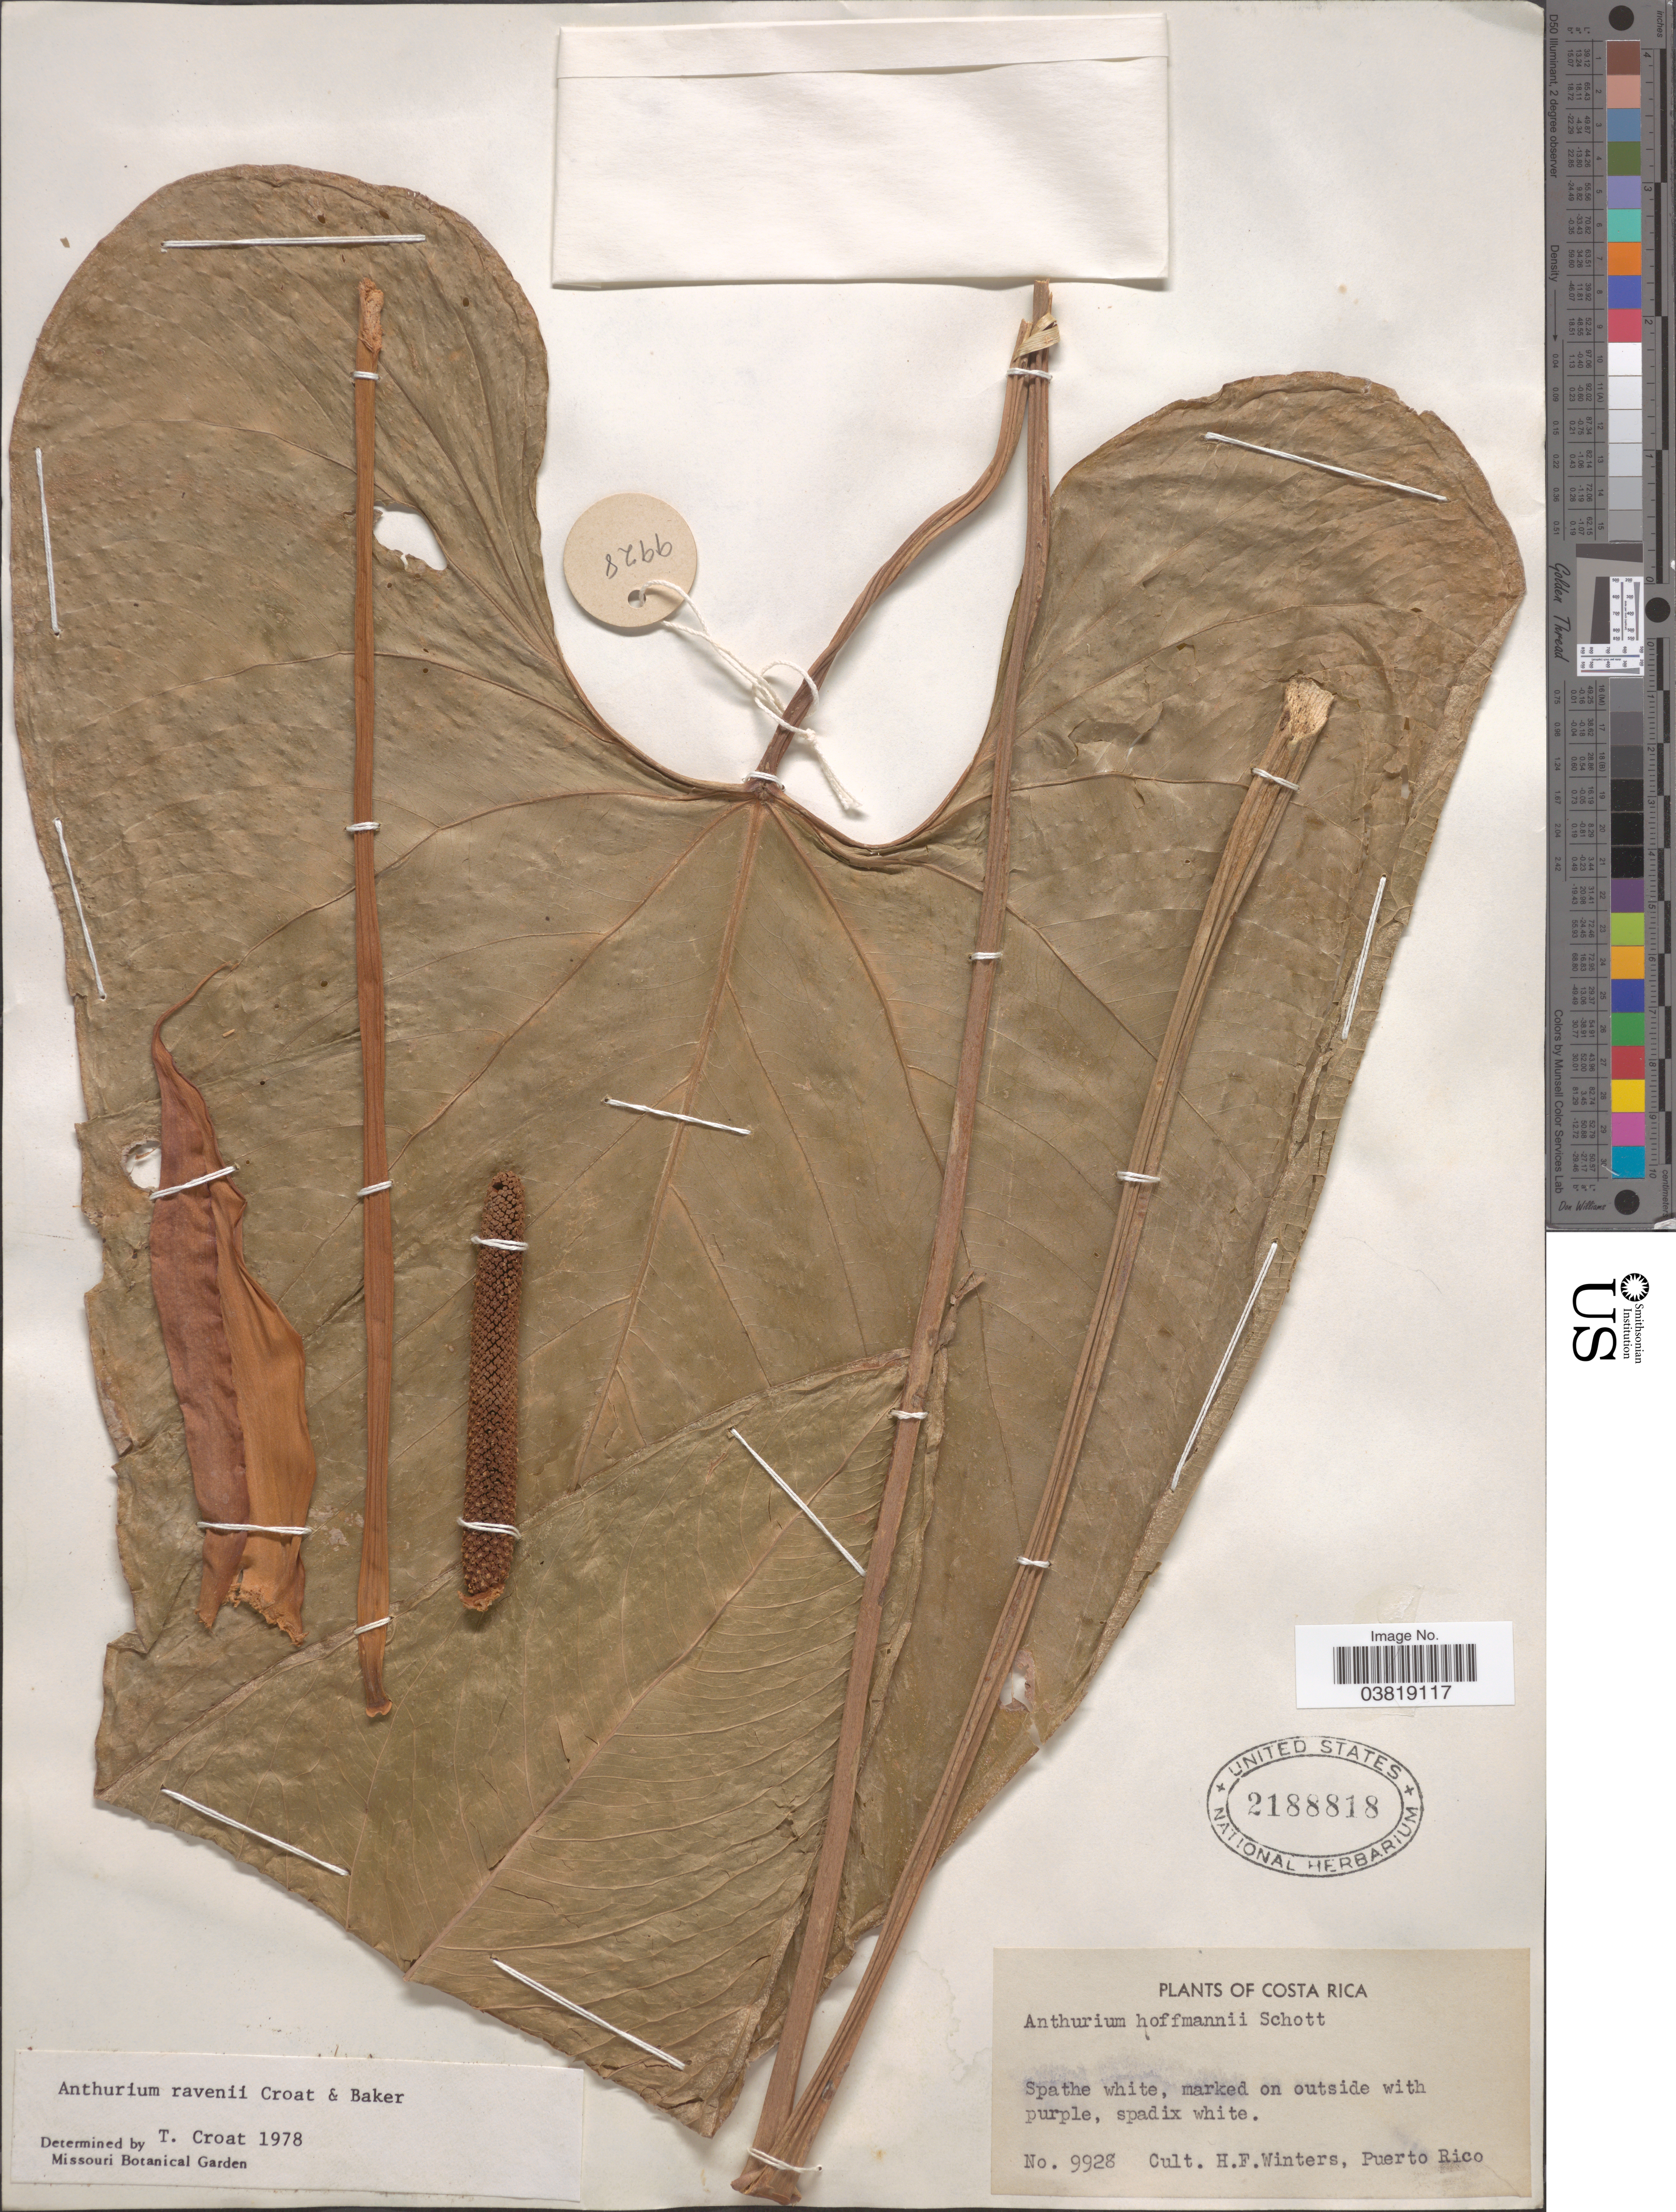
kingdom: Plantae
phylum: Tracheophyta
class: Liliopsida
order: Alismatales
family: Araceae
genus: Anthurium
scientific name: Anthurium ravenii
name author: Croat & R.A. Baker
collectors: H. Winters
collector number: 9928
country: Puerto Rico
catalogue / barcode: US 2188818